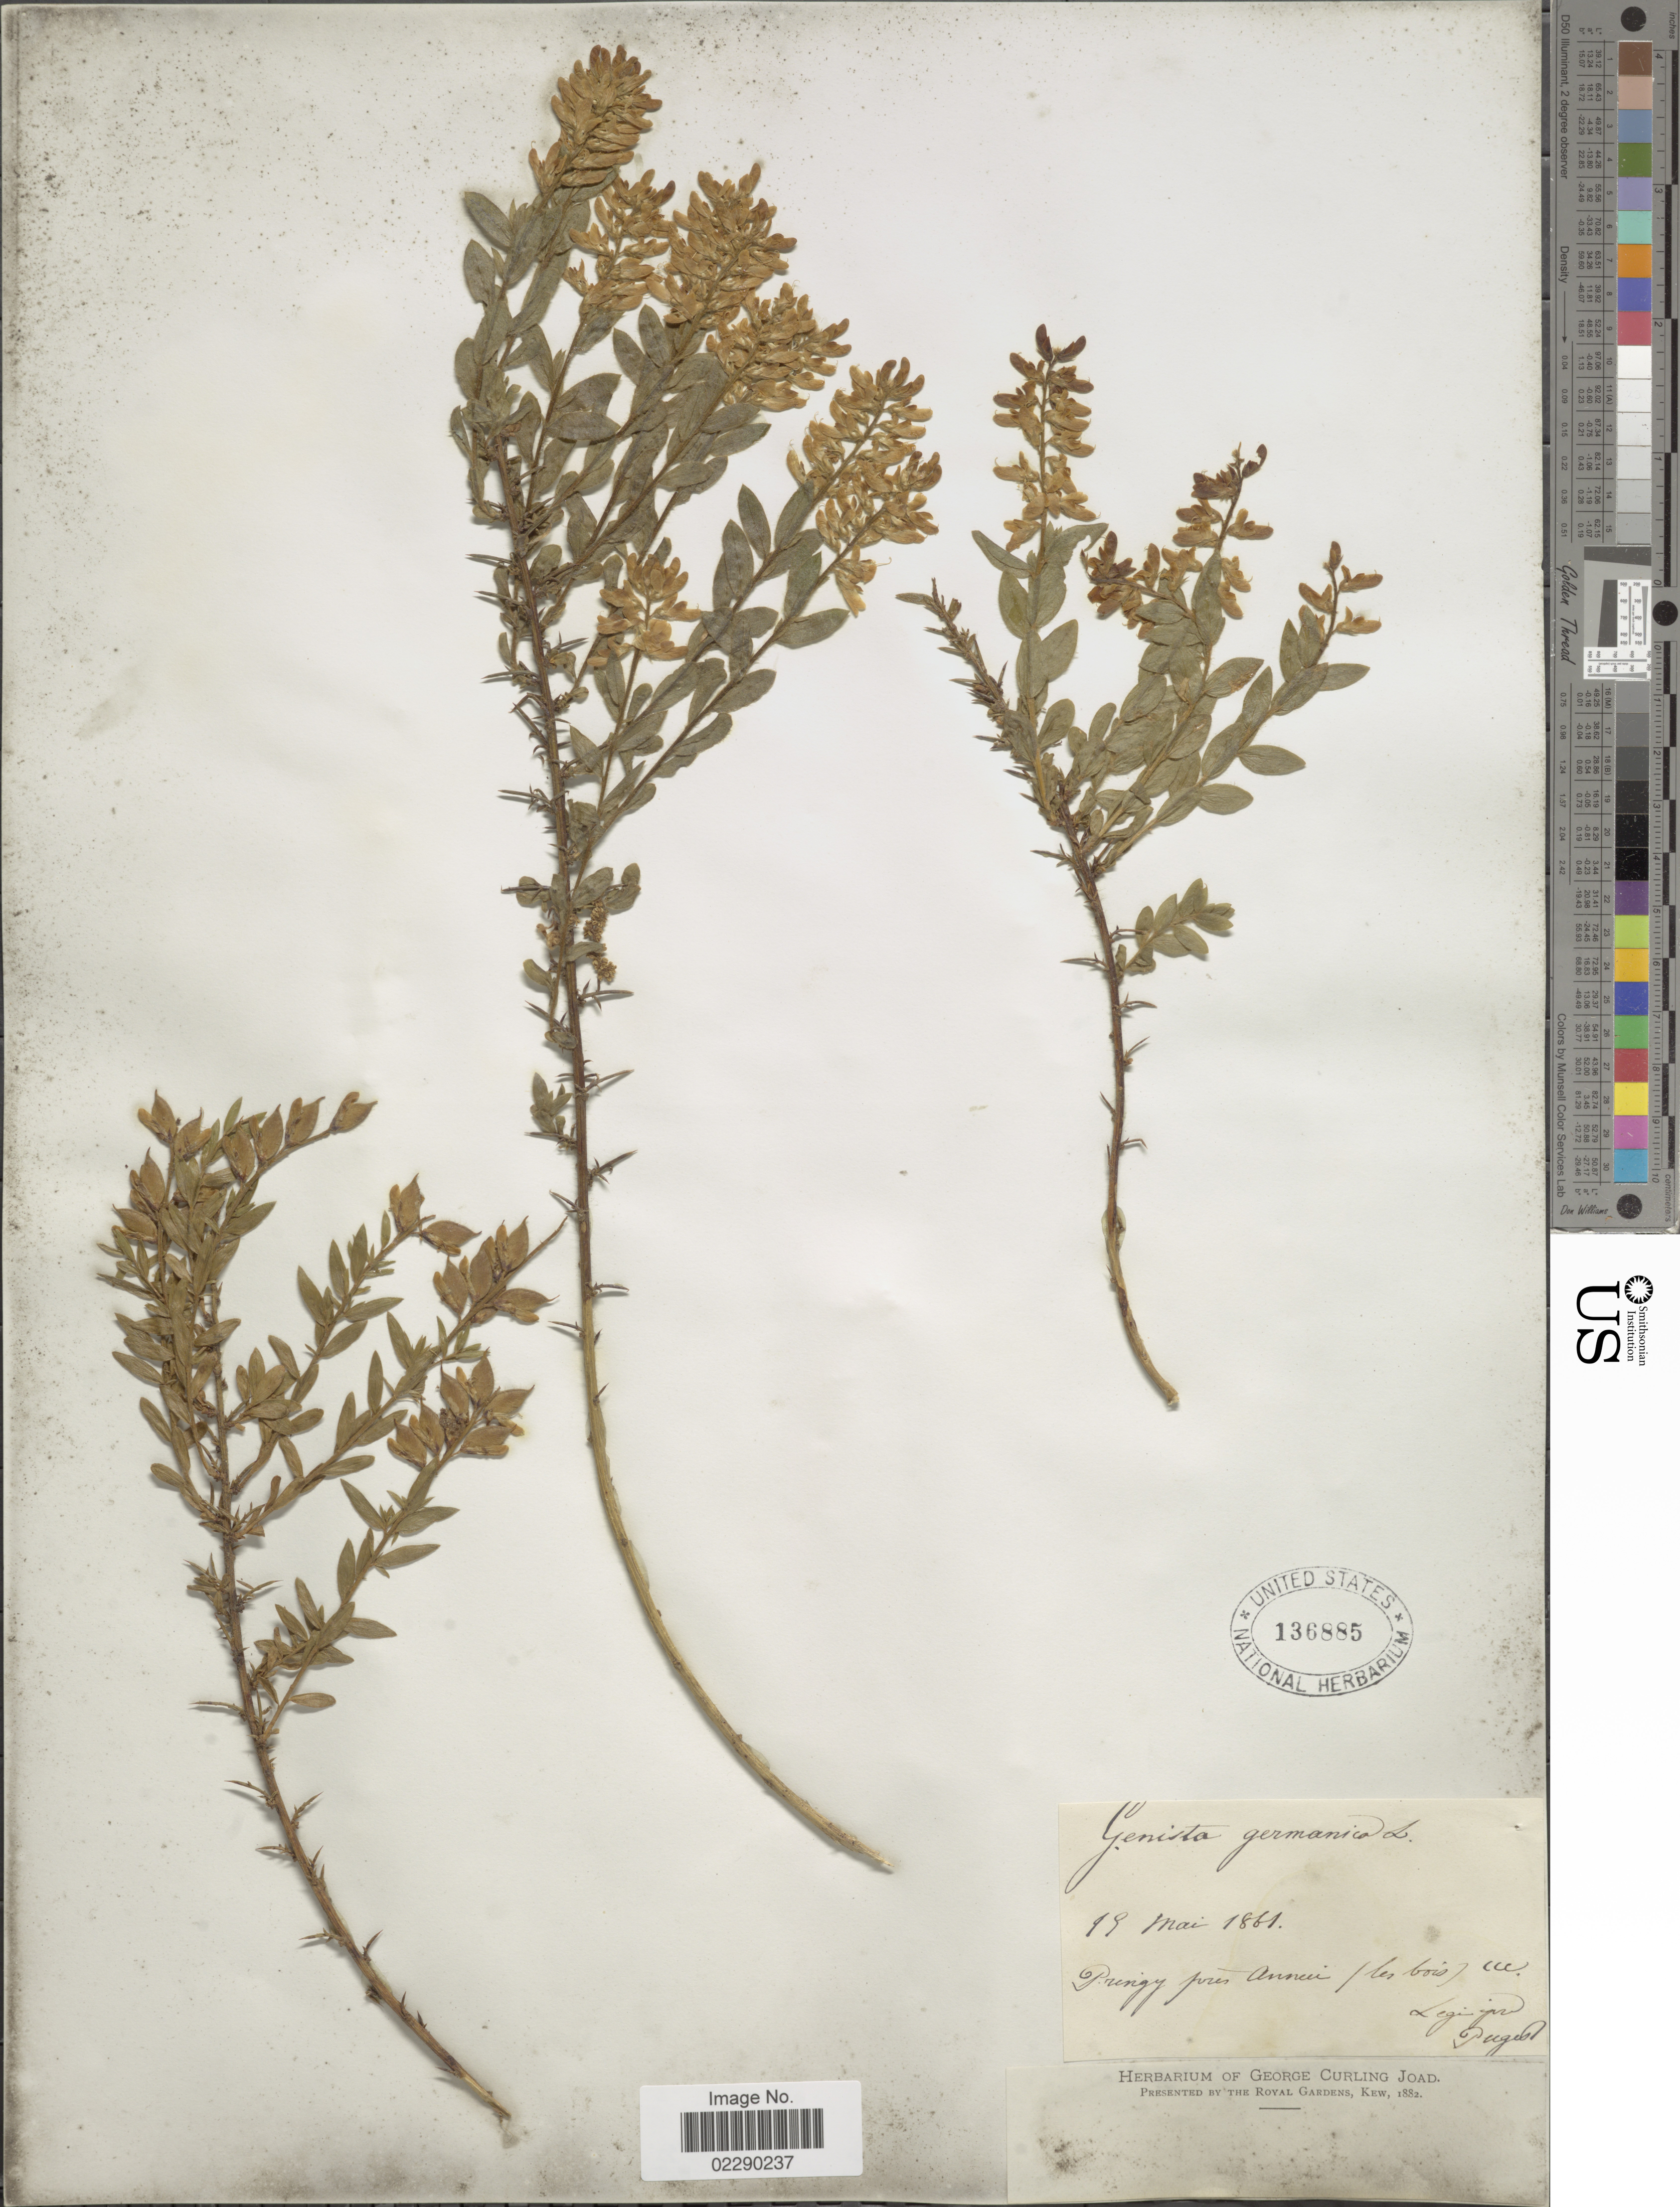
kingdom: Plantae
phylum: Tracheophyta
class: Magnoliopsida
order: Fabales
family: Fabaceae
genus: Genista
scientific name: Genista germanica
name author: L.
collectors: -. Puget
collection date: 1861-05-19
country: France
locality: Pringy pres Anneci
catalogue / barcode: US 136885